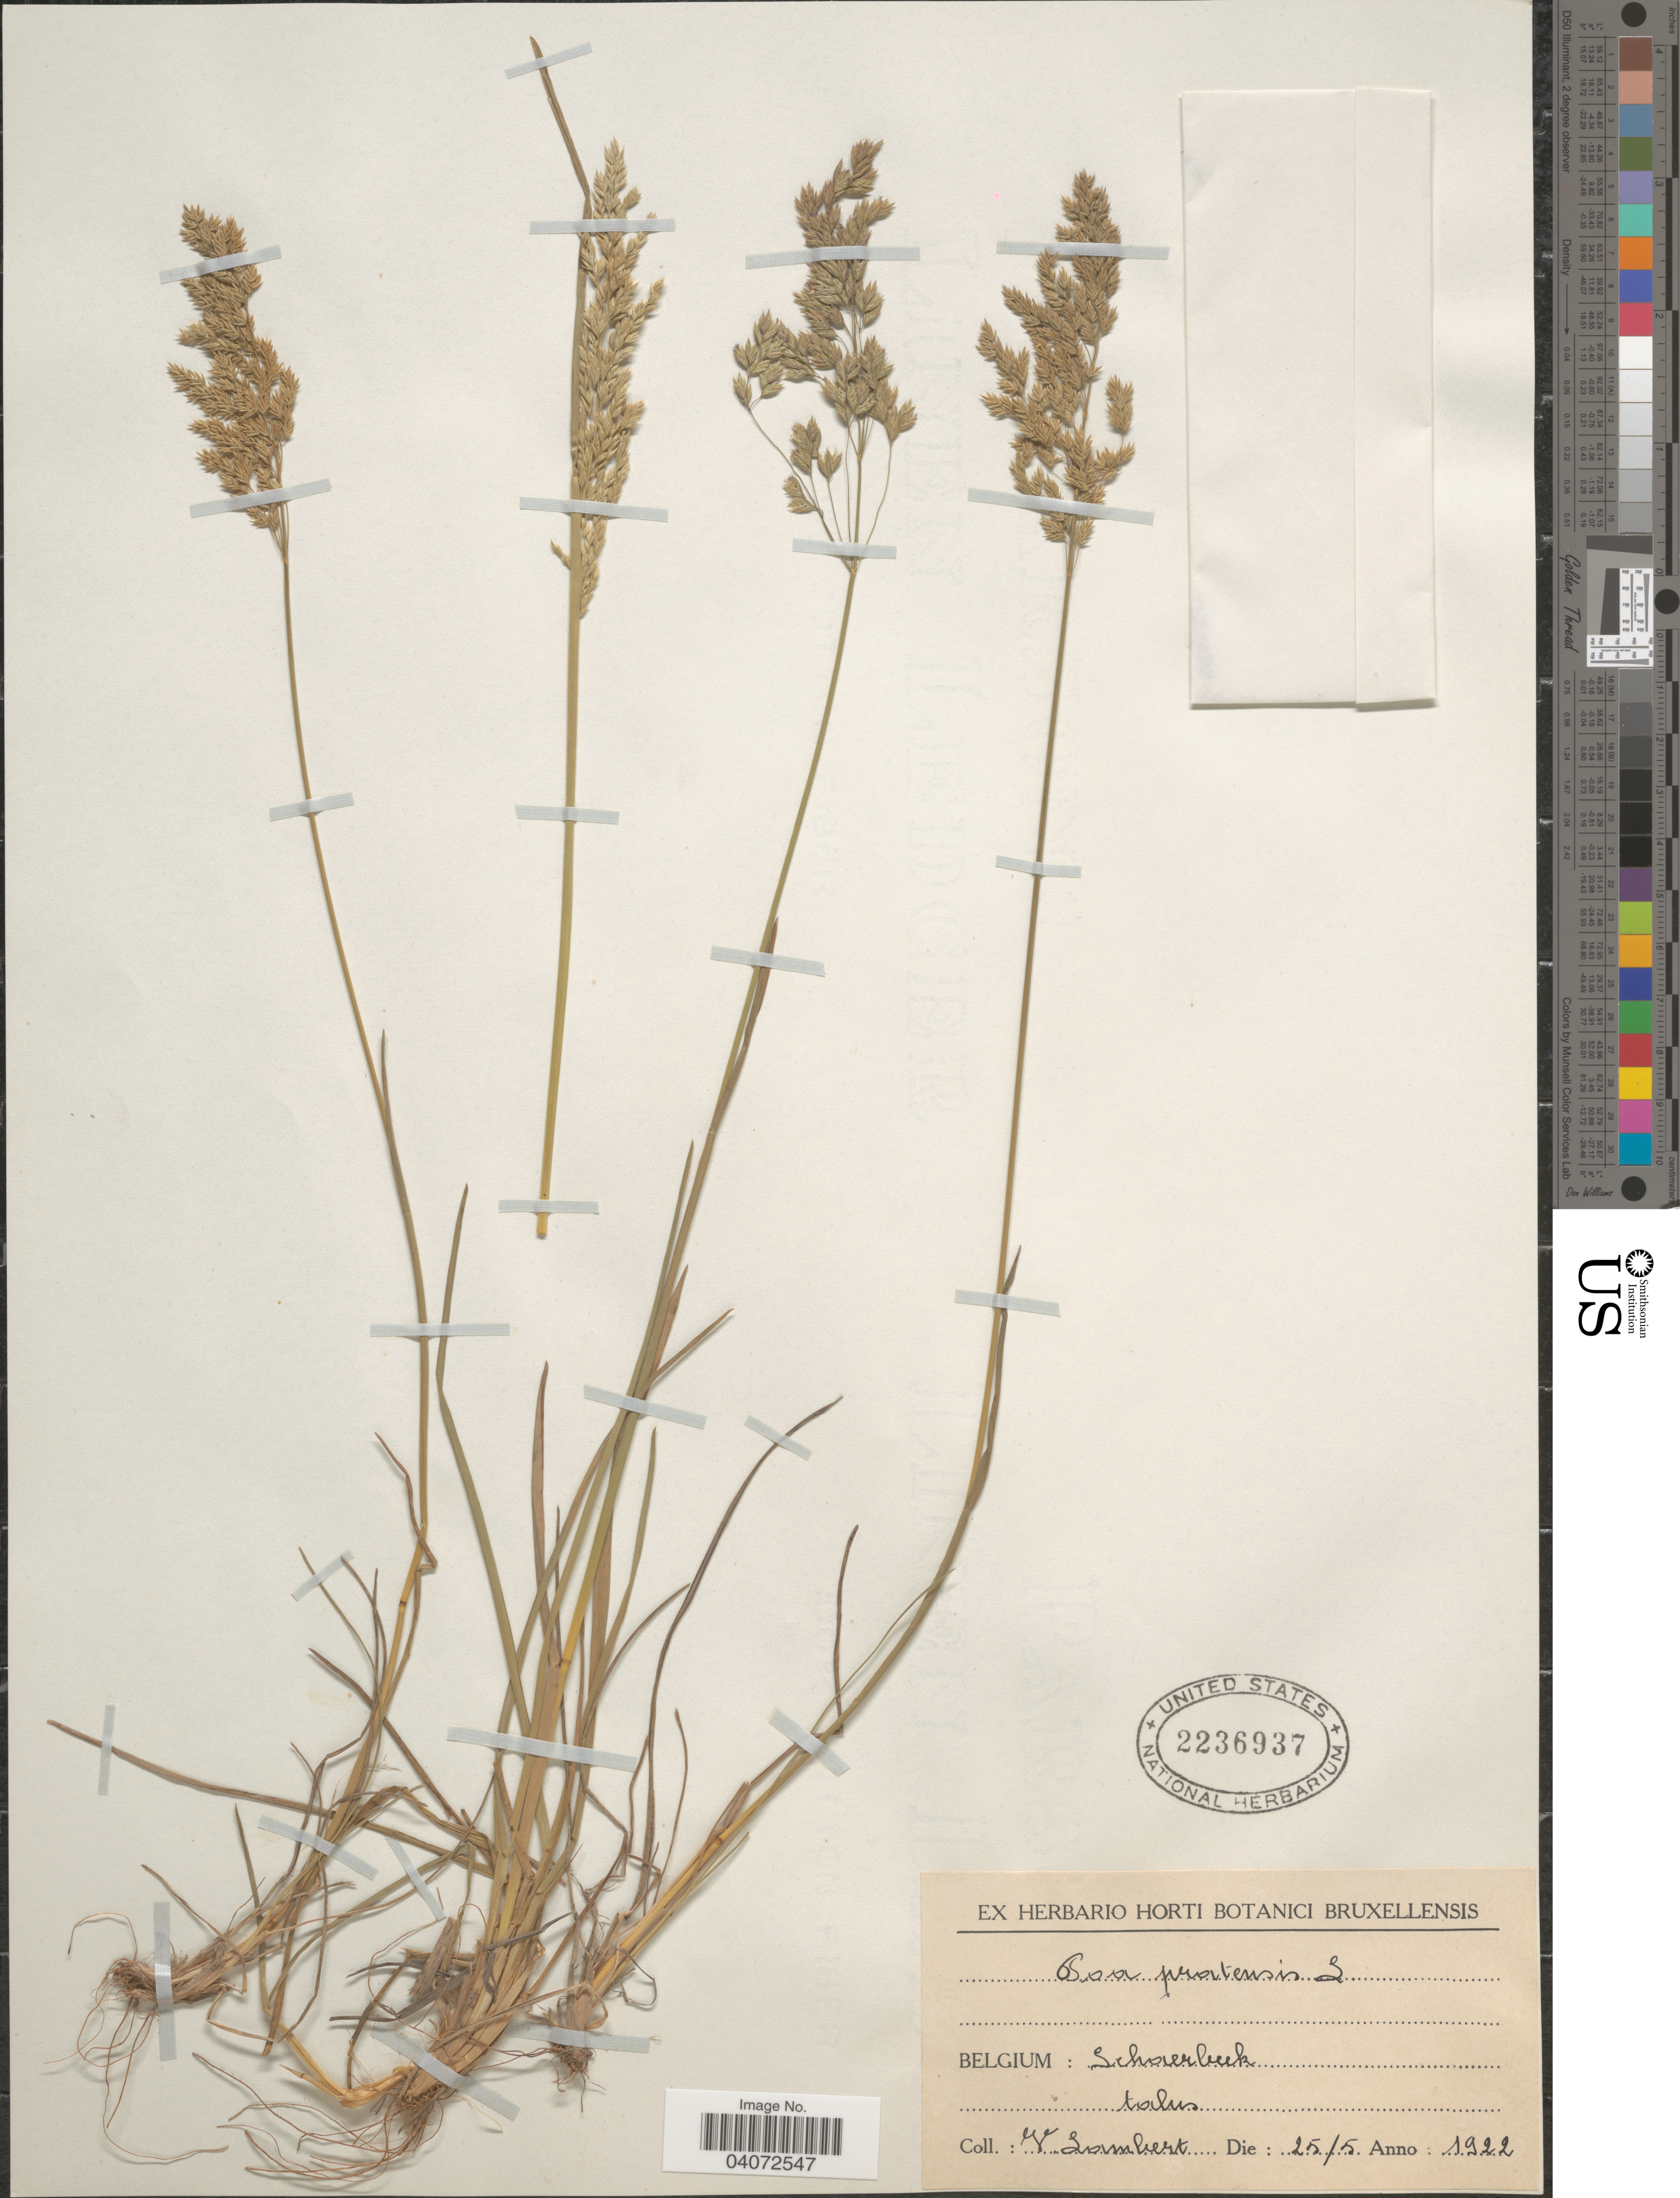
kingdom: Plantae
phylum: Tracheophyta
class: Liliopsida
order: Poales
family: Poaceae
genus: Poa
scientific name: Poa pratensis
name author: L.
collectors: V. Lambert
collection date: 1922-05-25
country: Belgium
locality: Schaerbeek. Talus.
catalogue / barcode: US 2236937